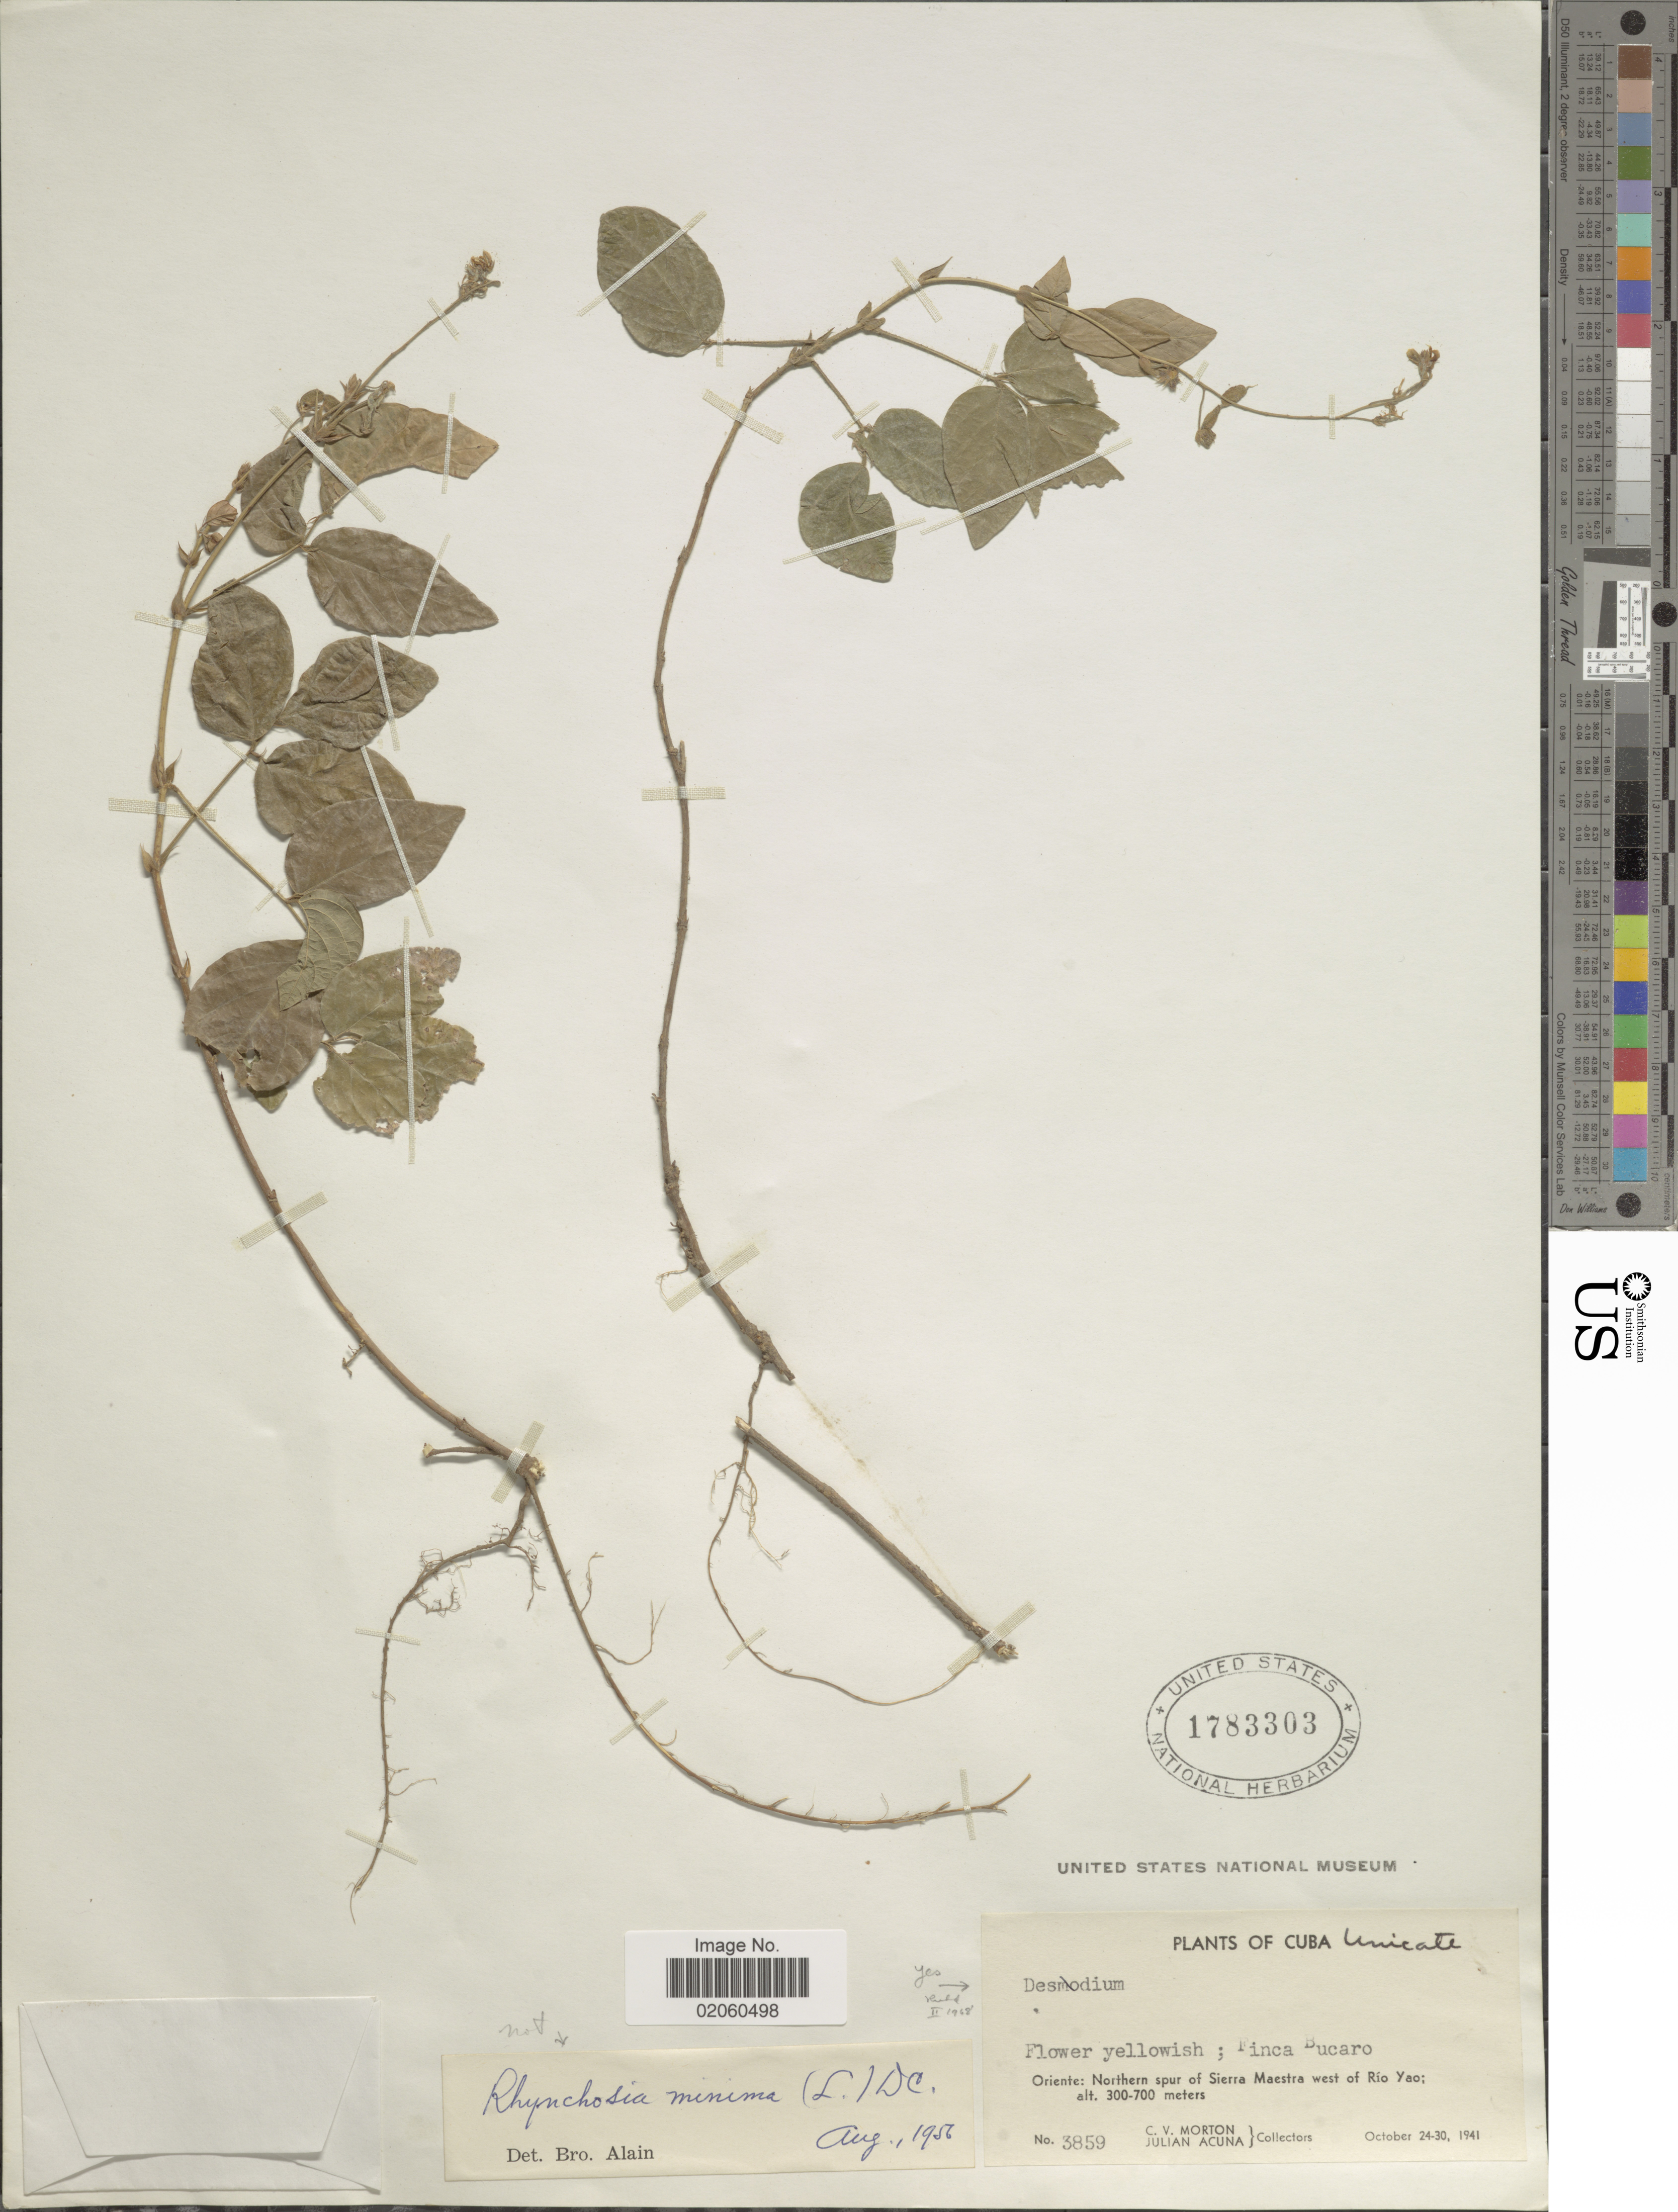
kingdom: Plantae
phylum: Tracheophyta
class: Magnoliopsida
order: Fabales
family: Fabaceae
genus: Desmodium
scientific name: Desmodium sp.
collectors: C. V. Morton & J. B. Acuña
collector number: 3859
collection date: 1941-10-24/1941-10-30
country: Cuba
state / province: Oriente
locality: Oriente: Northern spur of Sierra Maestra west of Rio Yao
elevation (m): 300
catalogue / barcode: US 1783303